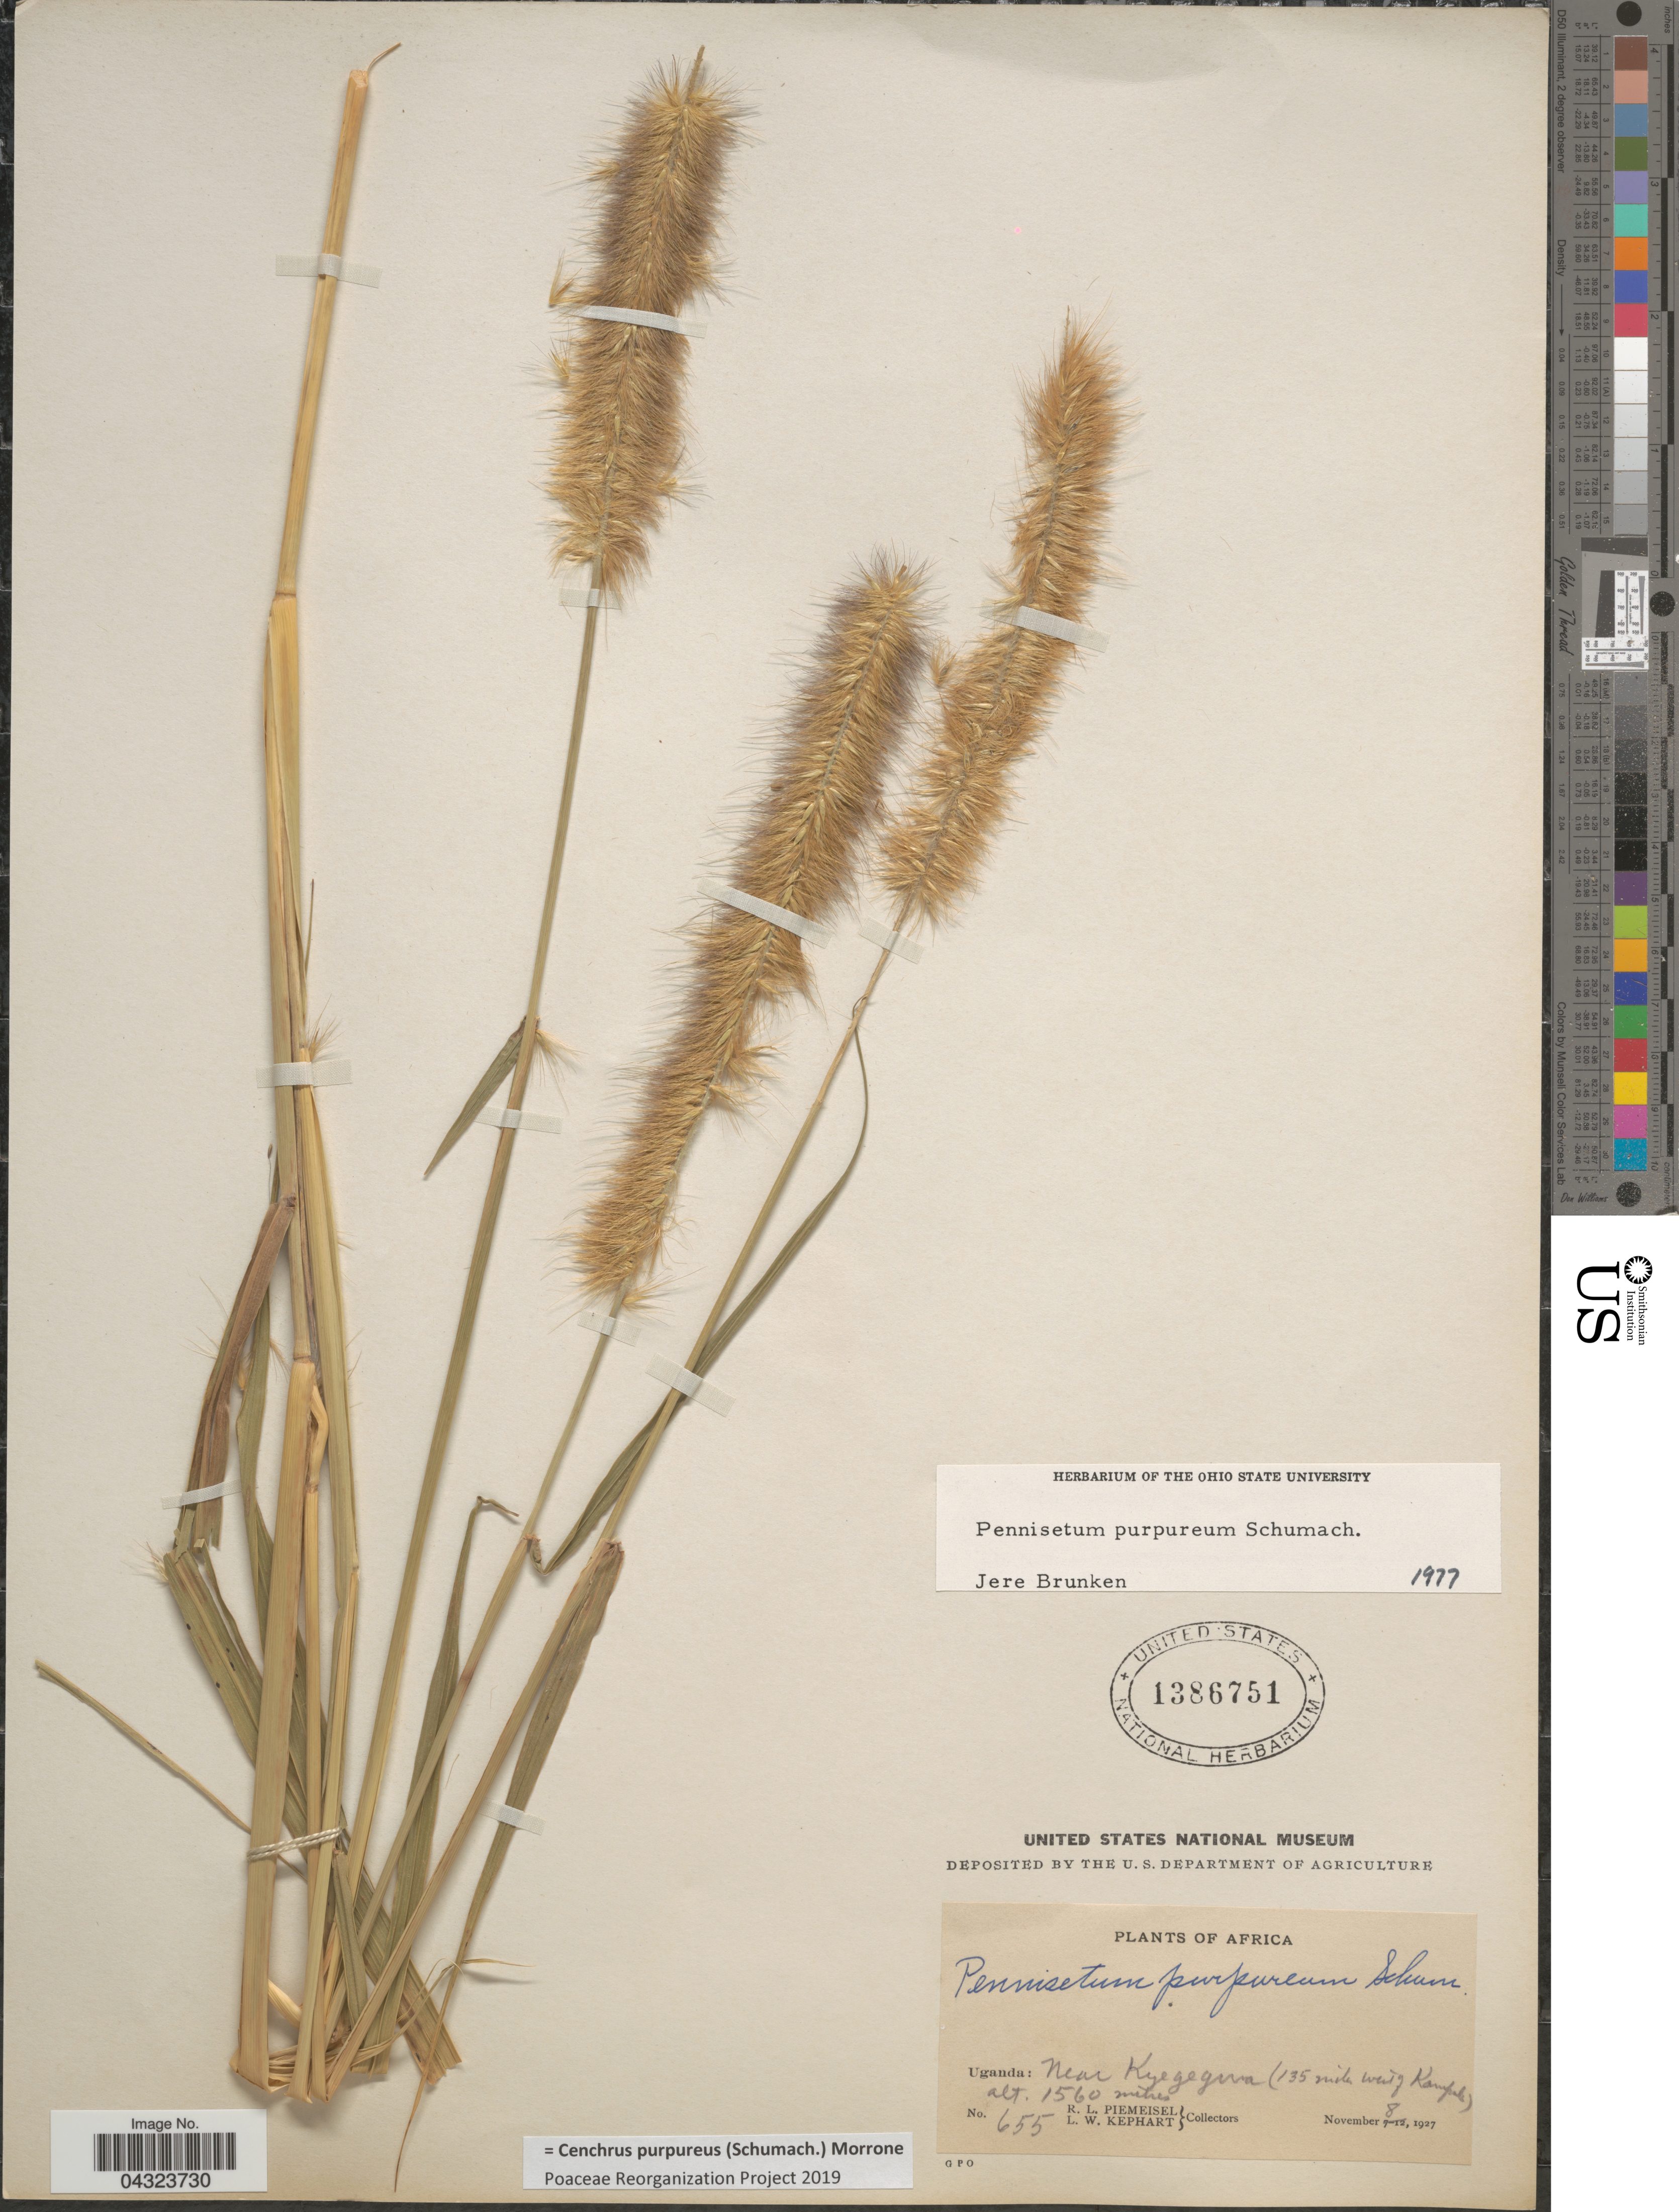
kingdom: Plantae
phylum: Tracheophyta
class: Liliopsida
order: Poales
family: Poaceae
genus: Cenchrus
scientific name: Cenchrus purpureus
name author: (Schumach.) Morrone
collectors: R. L. Piemeisel & L. W. Kephart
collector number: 655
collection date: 1927-11-08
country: Uganda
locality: Near Kyegegwa (135 mile west of Kampala).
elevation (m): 1560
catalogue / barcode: US 1386751